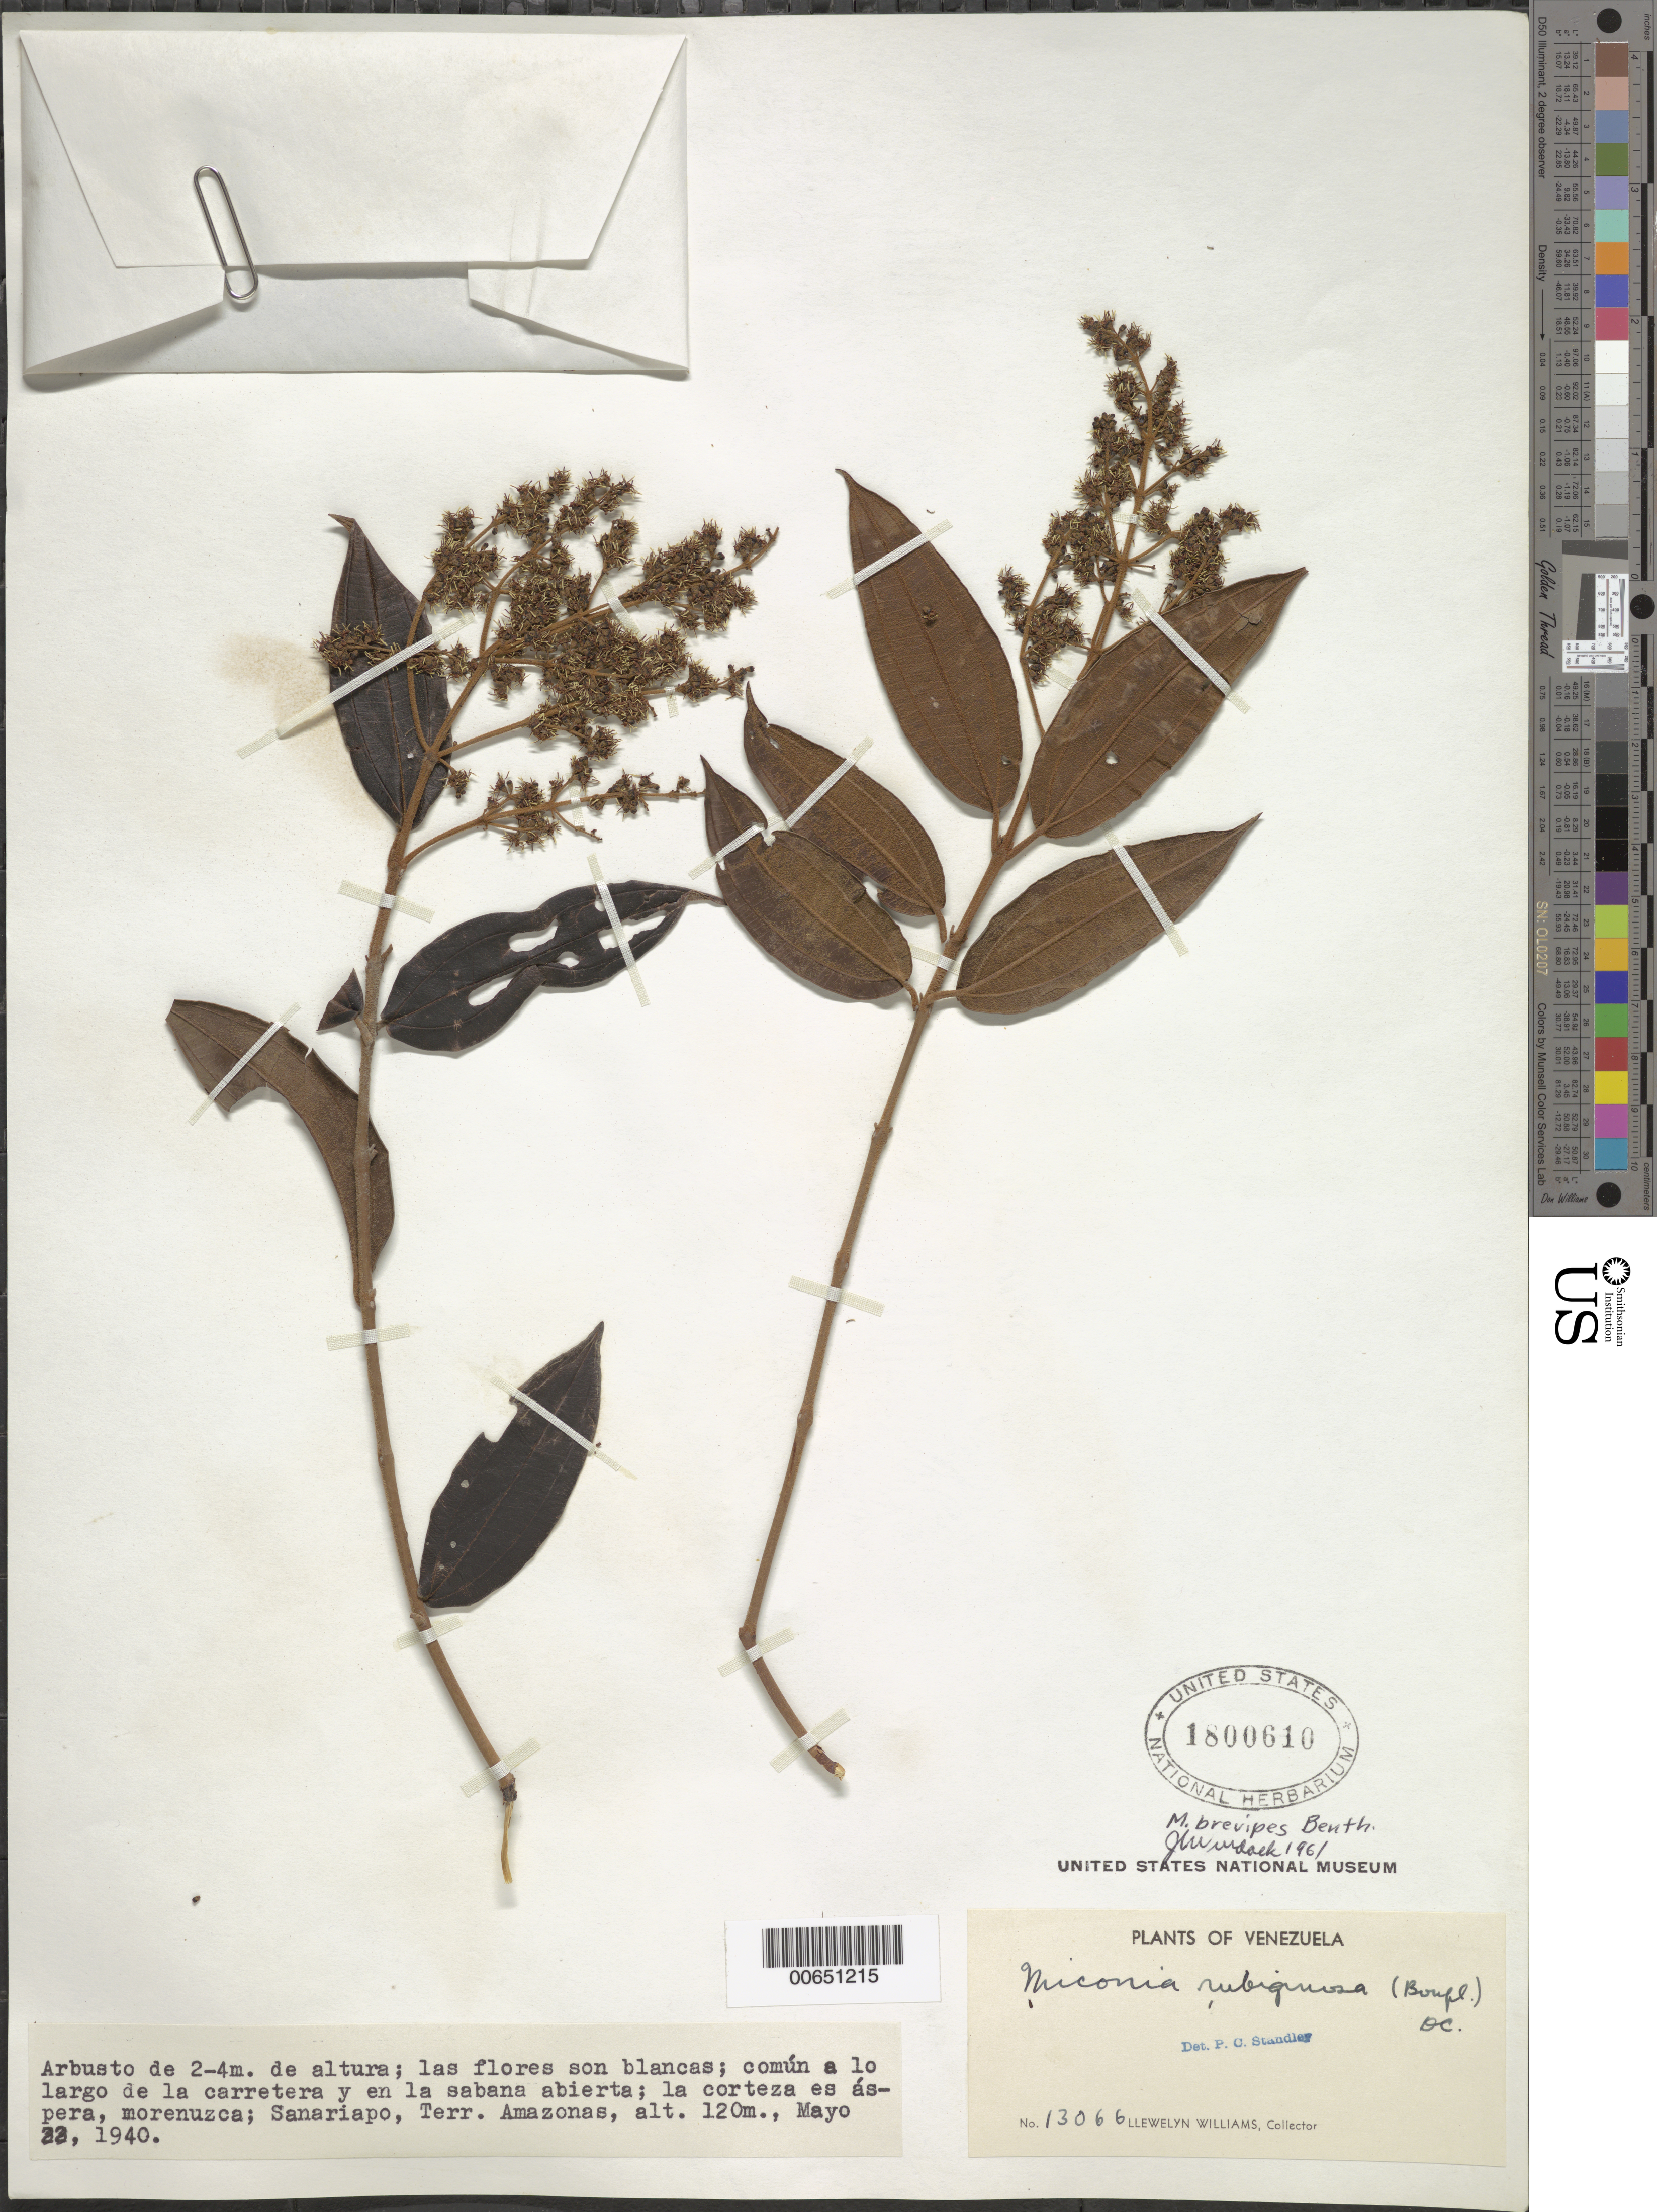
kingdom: Plantae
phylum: Tracheophyta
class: Magnoliopsida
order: Myrtales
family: Melastomataceae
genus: Miconia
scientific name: Miconia brevipes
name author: Benth.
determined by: Wurdack, John J., (US), US (UNITED STATES)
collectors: Ll. Williams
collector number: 13066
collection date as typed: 22-May-40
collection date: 1940-05-22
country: Venezuela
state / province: Amazonas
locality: Río Sanariapo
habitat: A lo largo de la carretera y en la sabana abierta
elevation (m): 120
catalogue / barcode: US 1800610